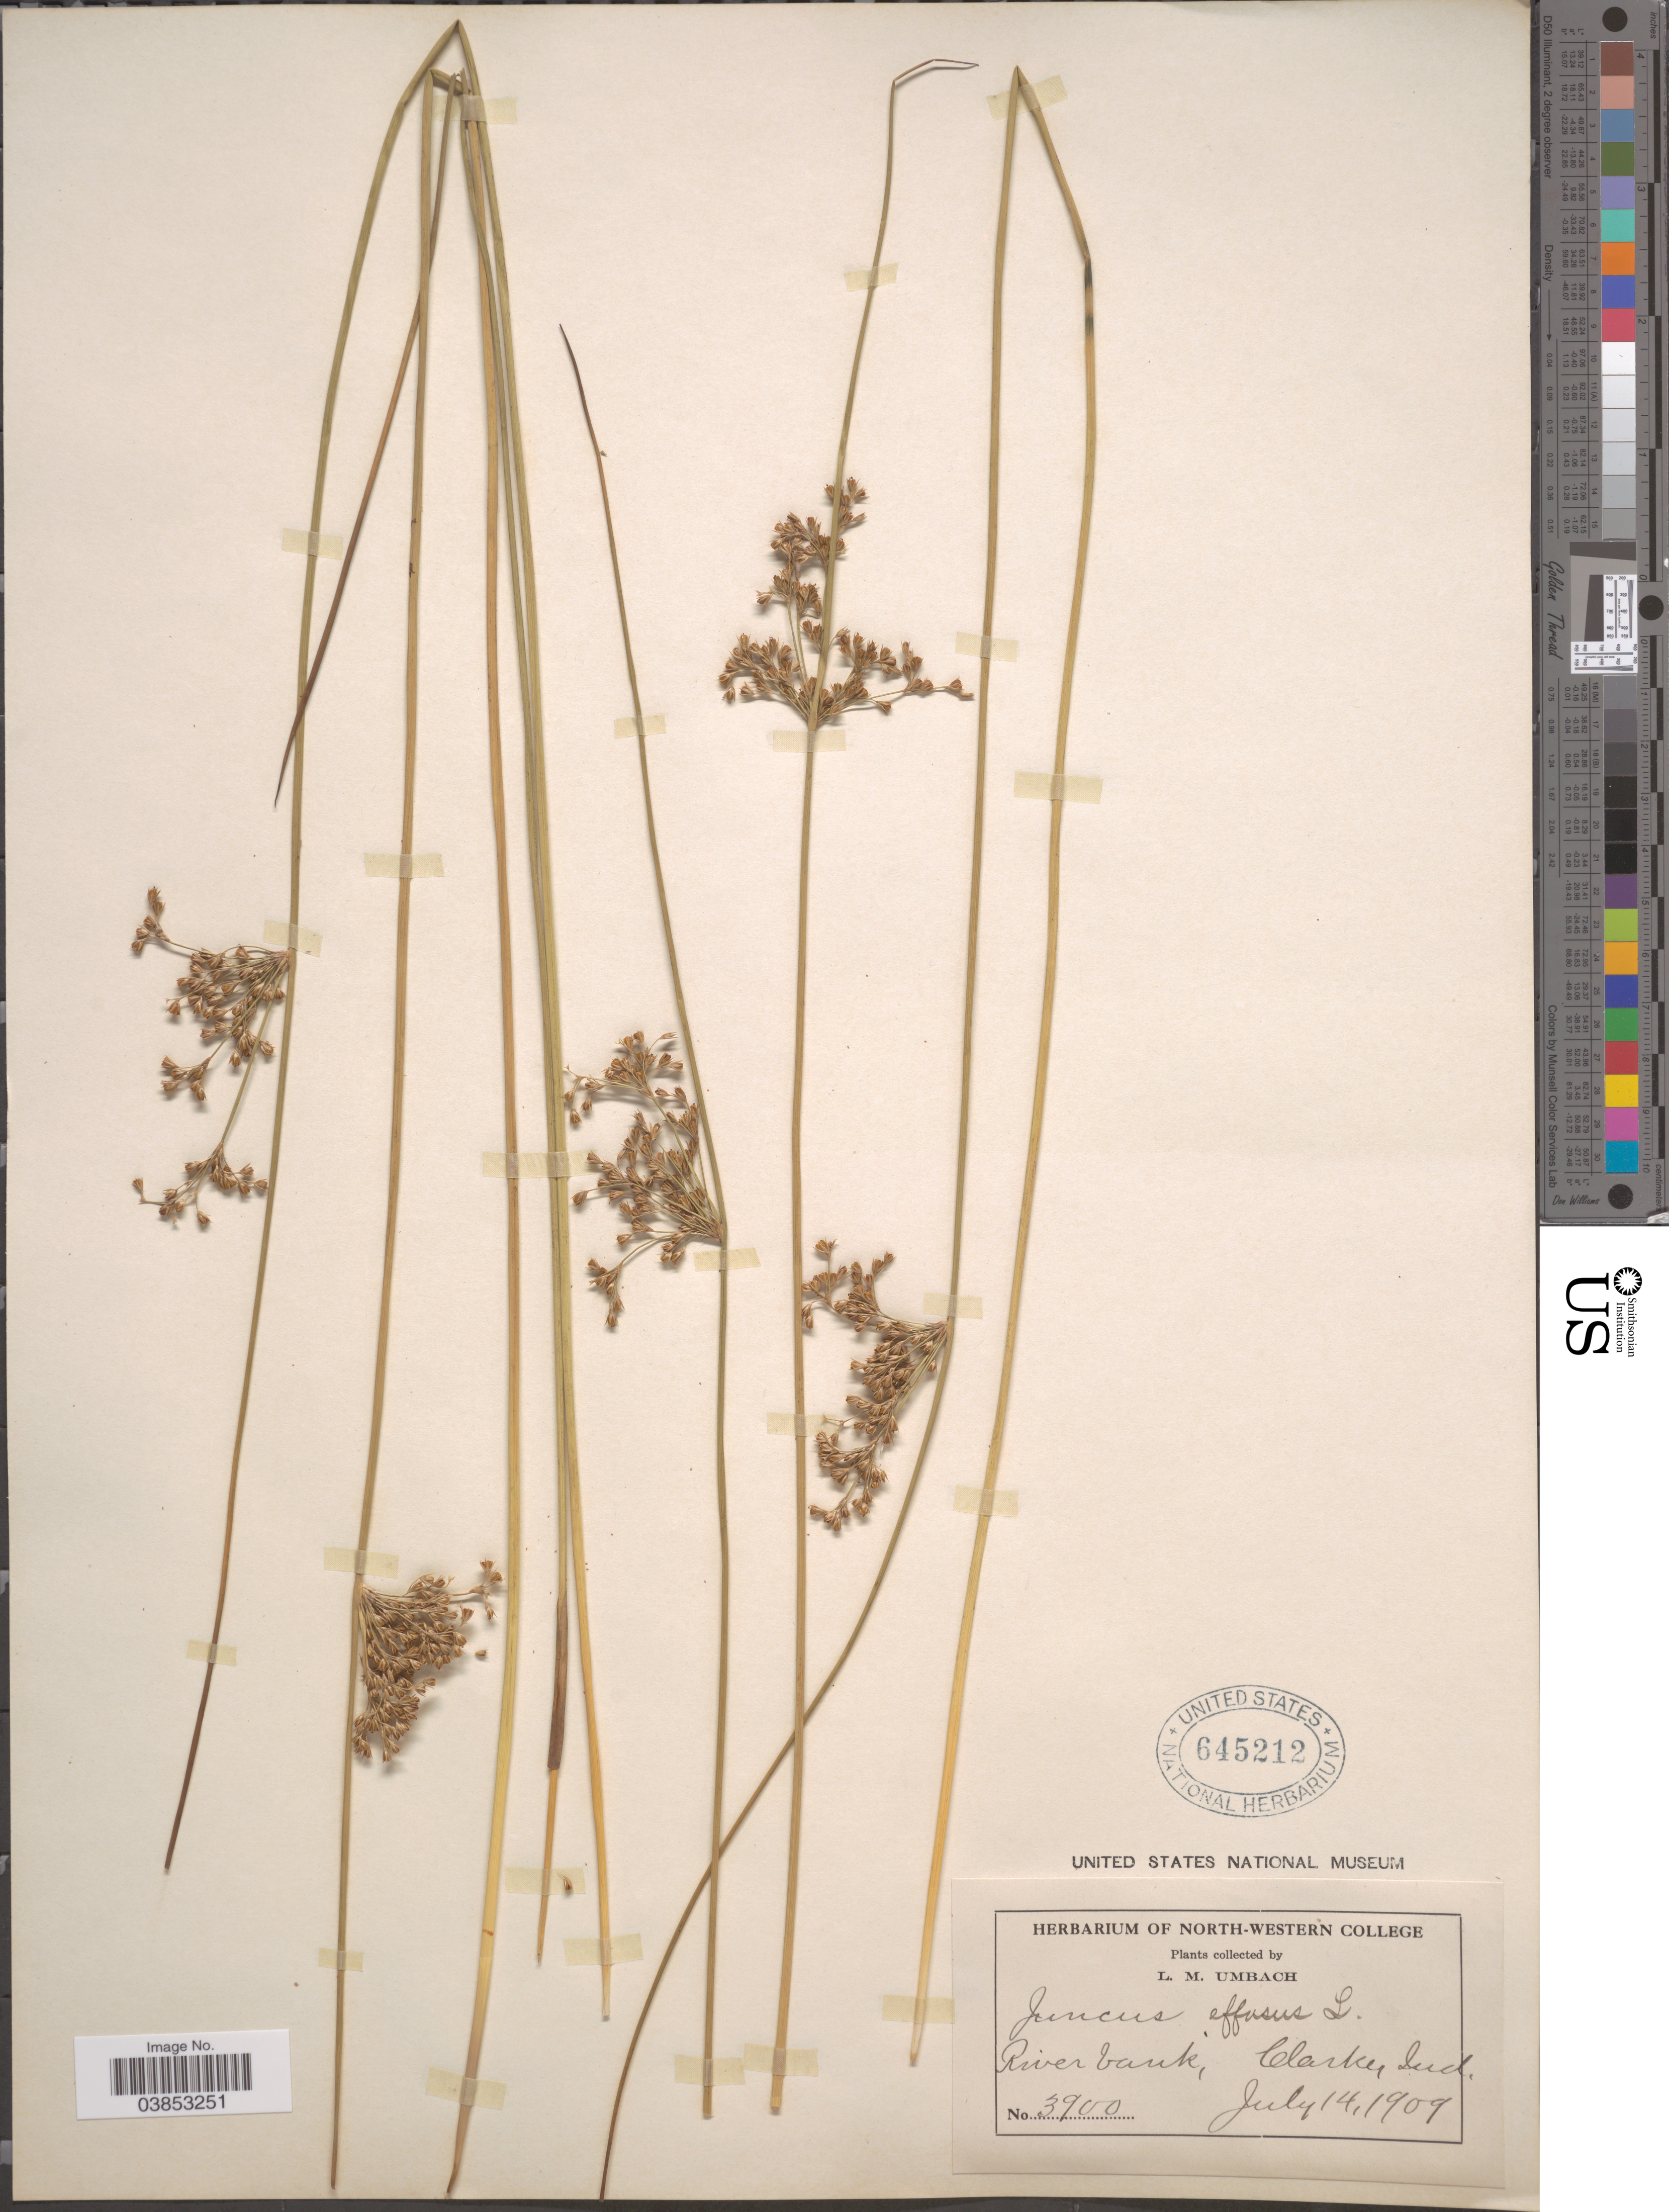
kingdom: Plantae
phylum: Tracheophyta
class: Liliopsida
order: Poales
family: Juncaceae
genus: Juncus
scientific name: Juncus effusus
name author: L.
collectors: L. M. Umbach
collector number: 3900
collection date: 1909-07-14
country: United States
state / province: Indiana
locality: River bank, Clarke.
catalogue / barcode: US 645212